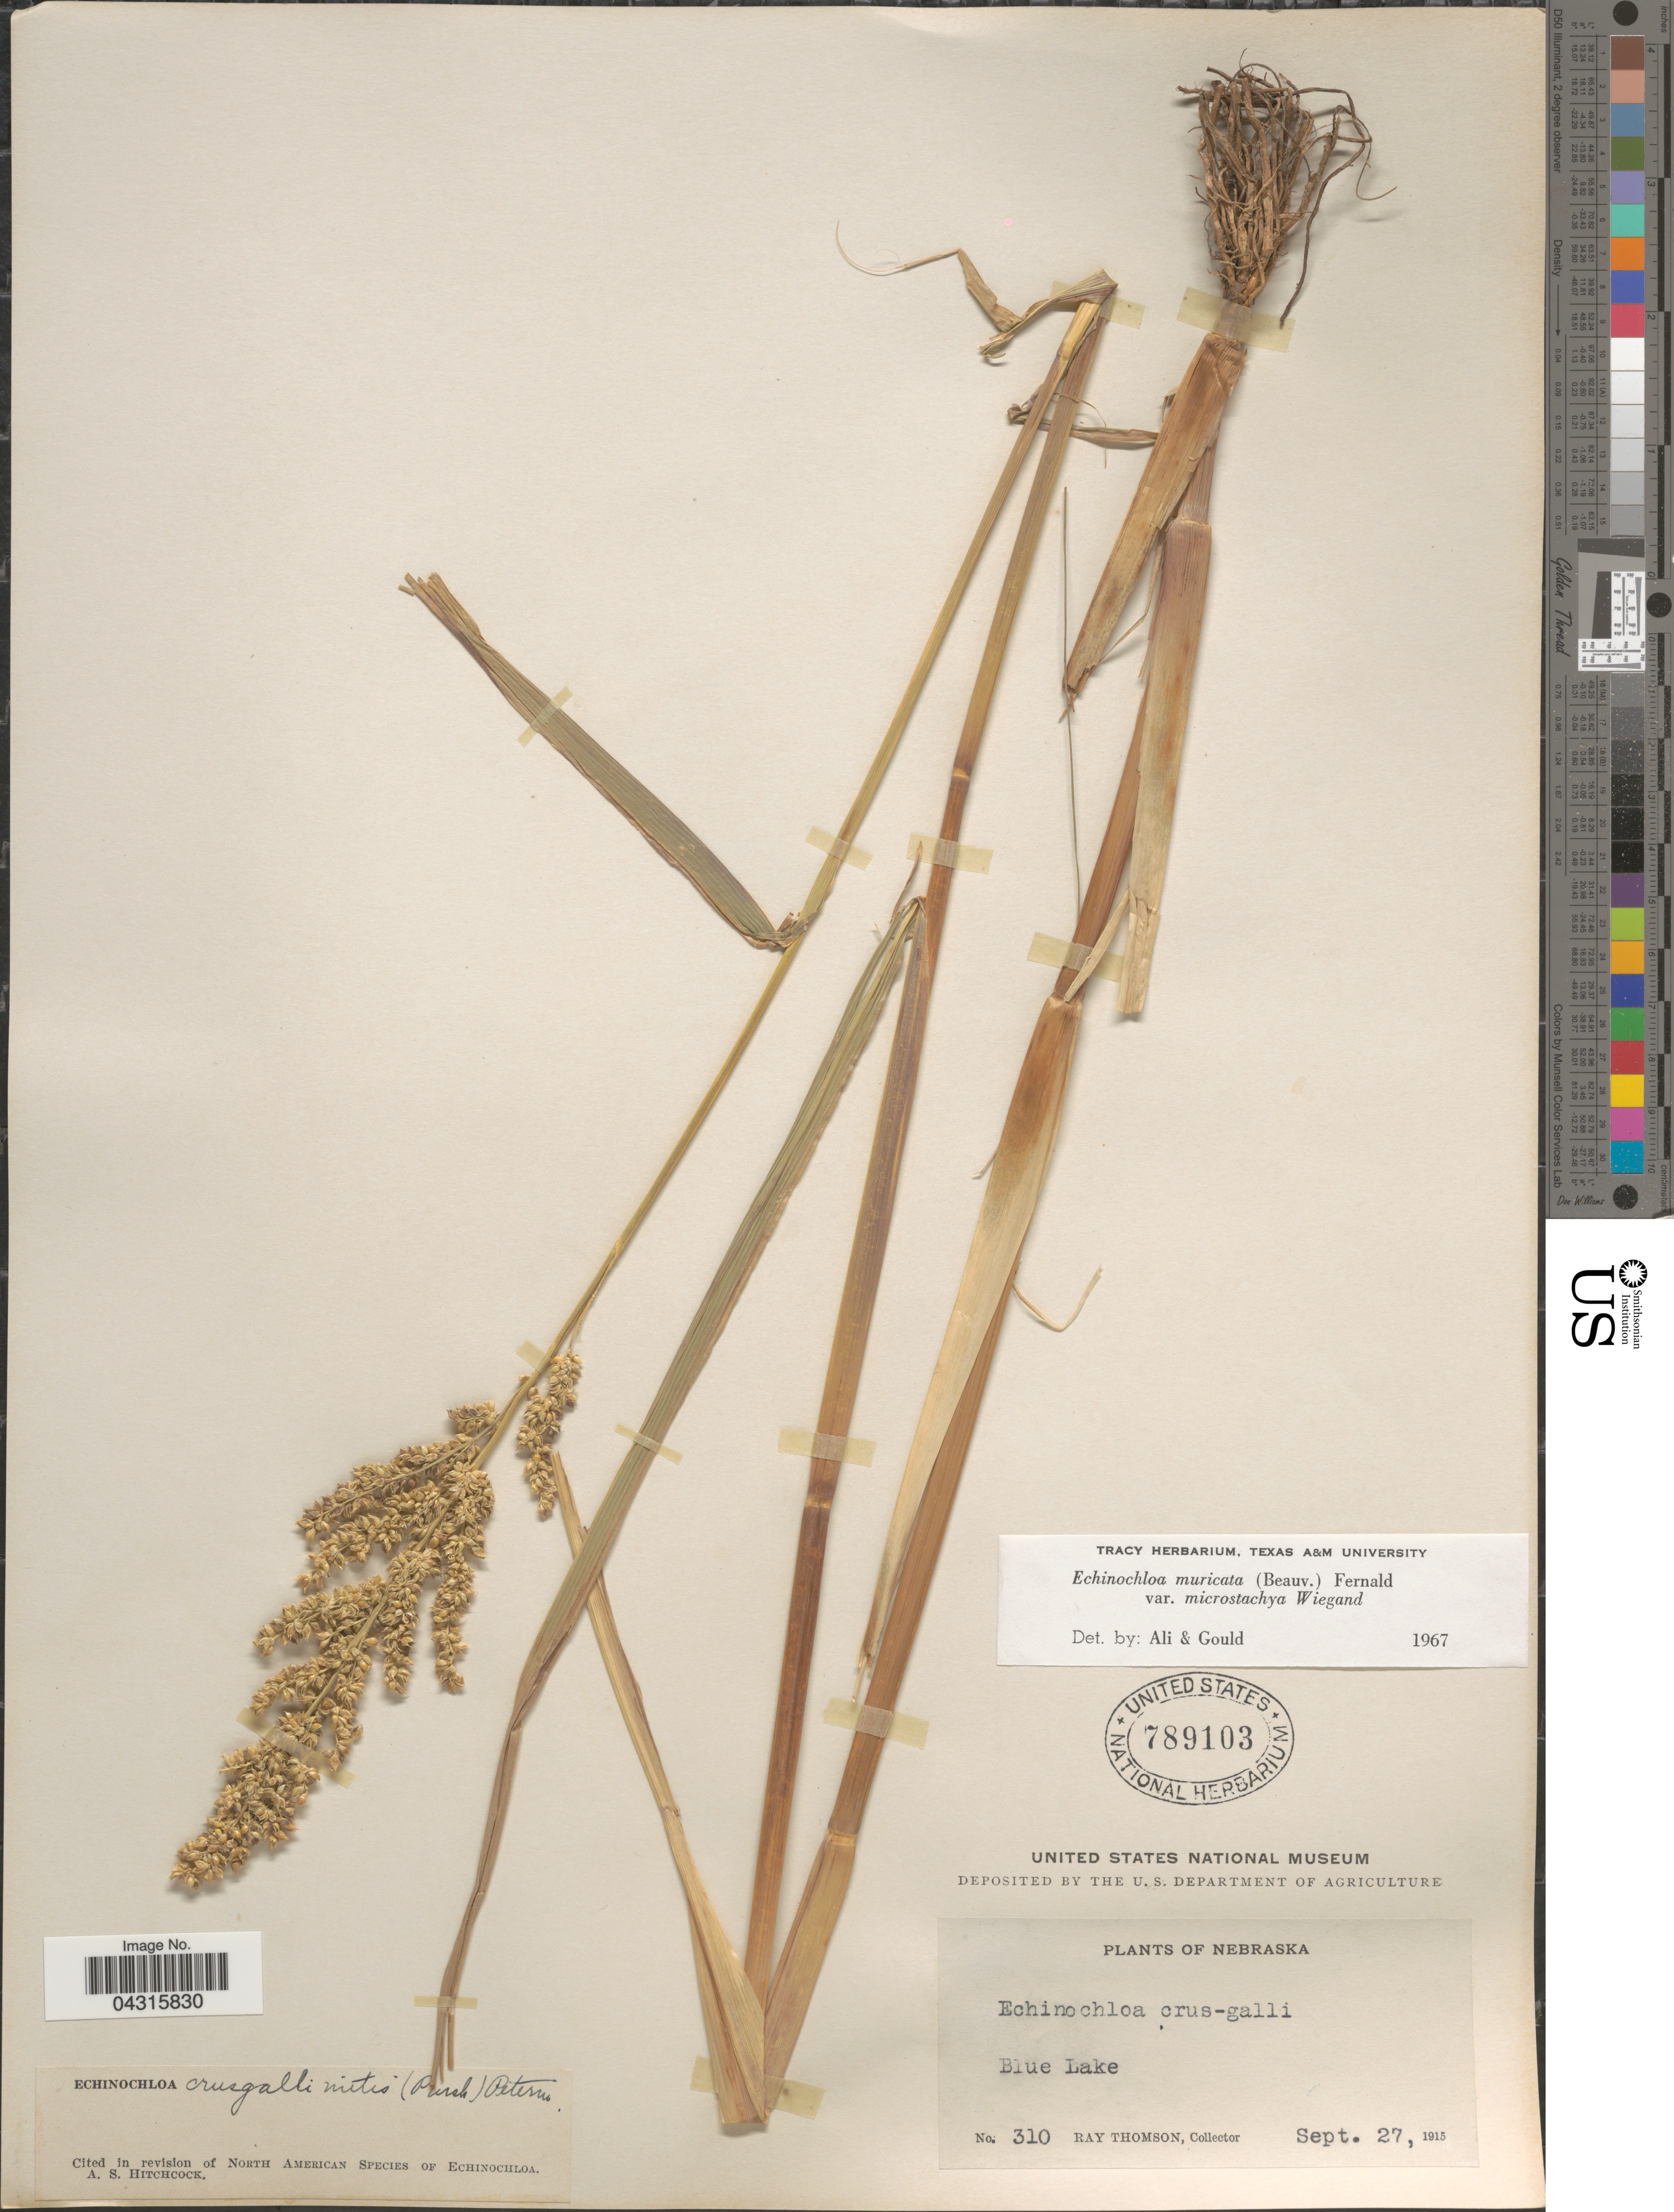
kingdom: Plantae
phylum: Tracheophyta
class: Liliopsida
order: Poales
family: Poaceae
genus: Echinochloa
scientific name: Echinochloa muricata var. microstachya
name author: Wiegand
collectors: R. Thomson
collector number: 310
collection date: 1915-09-27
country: United States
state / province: Nebraska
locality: Blue Lake.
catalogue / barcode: US 789103